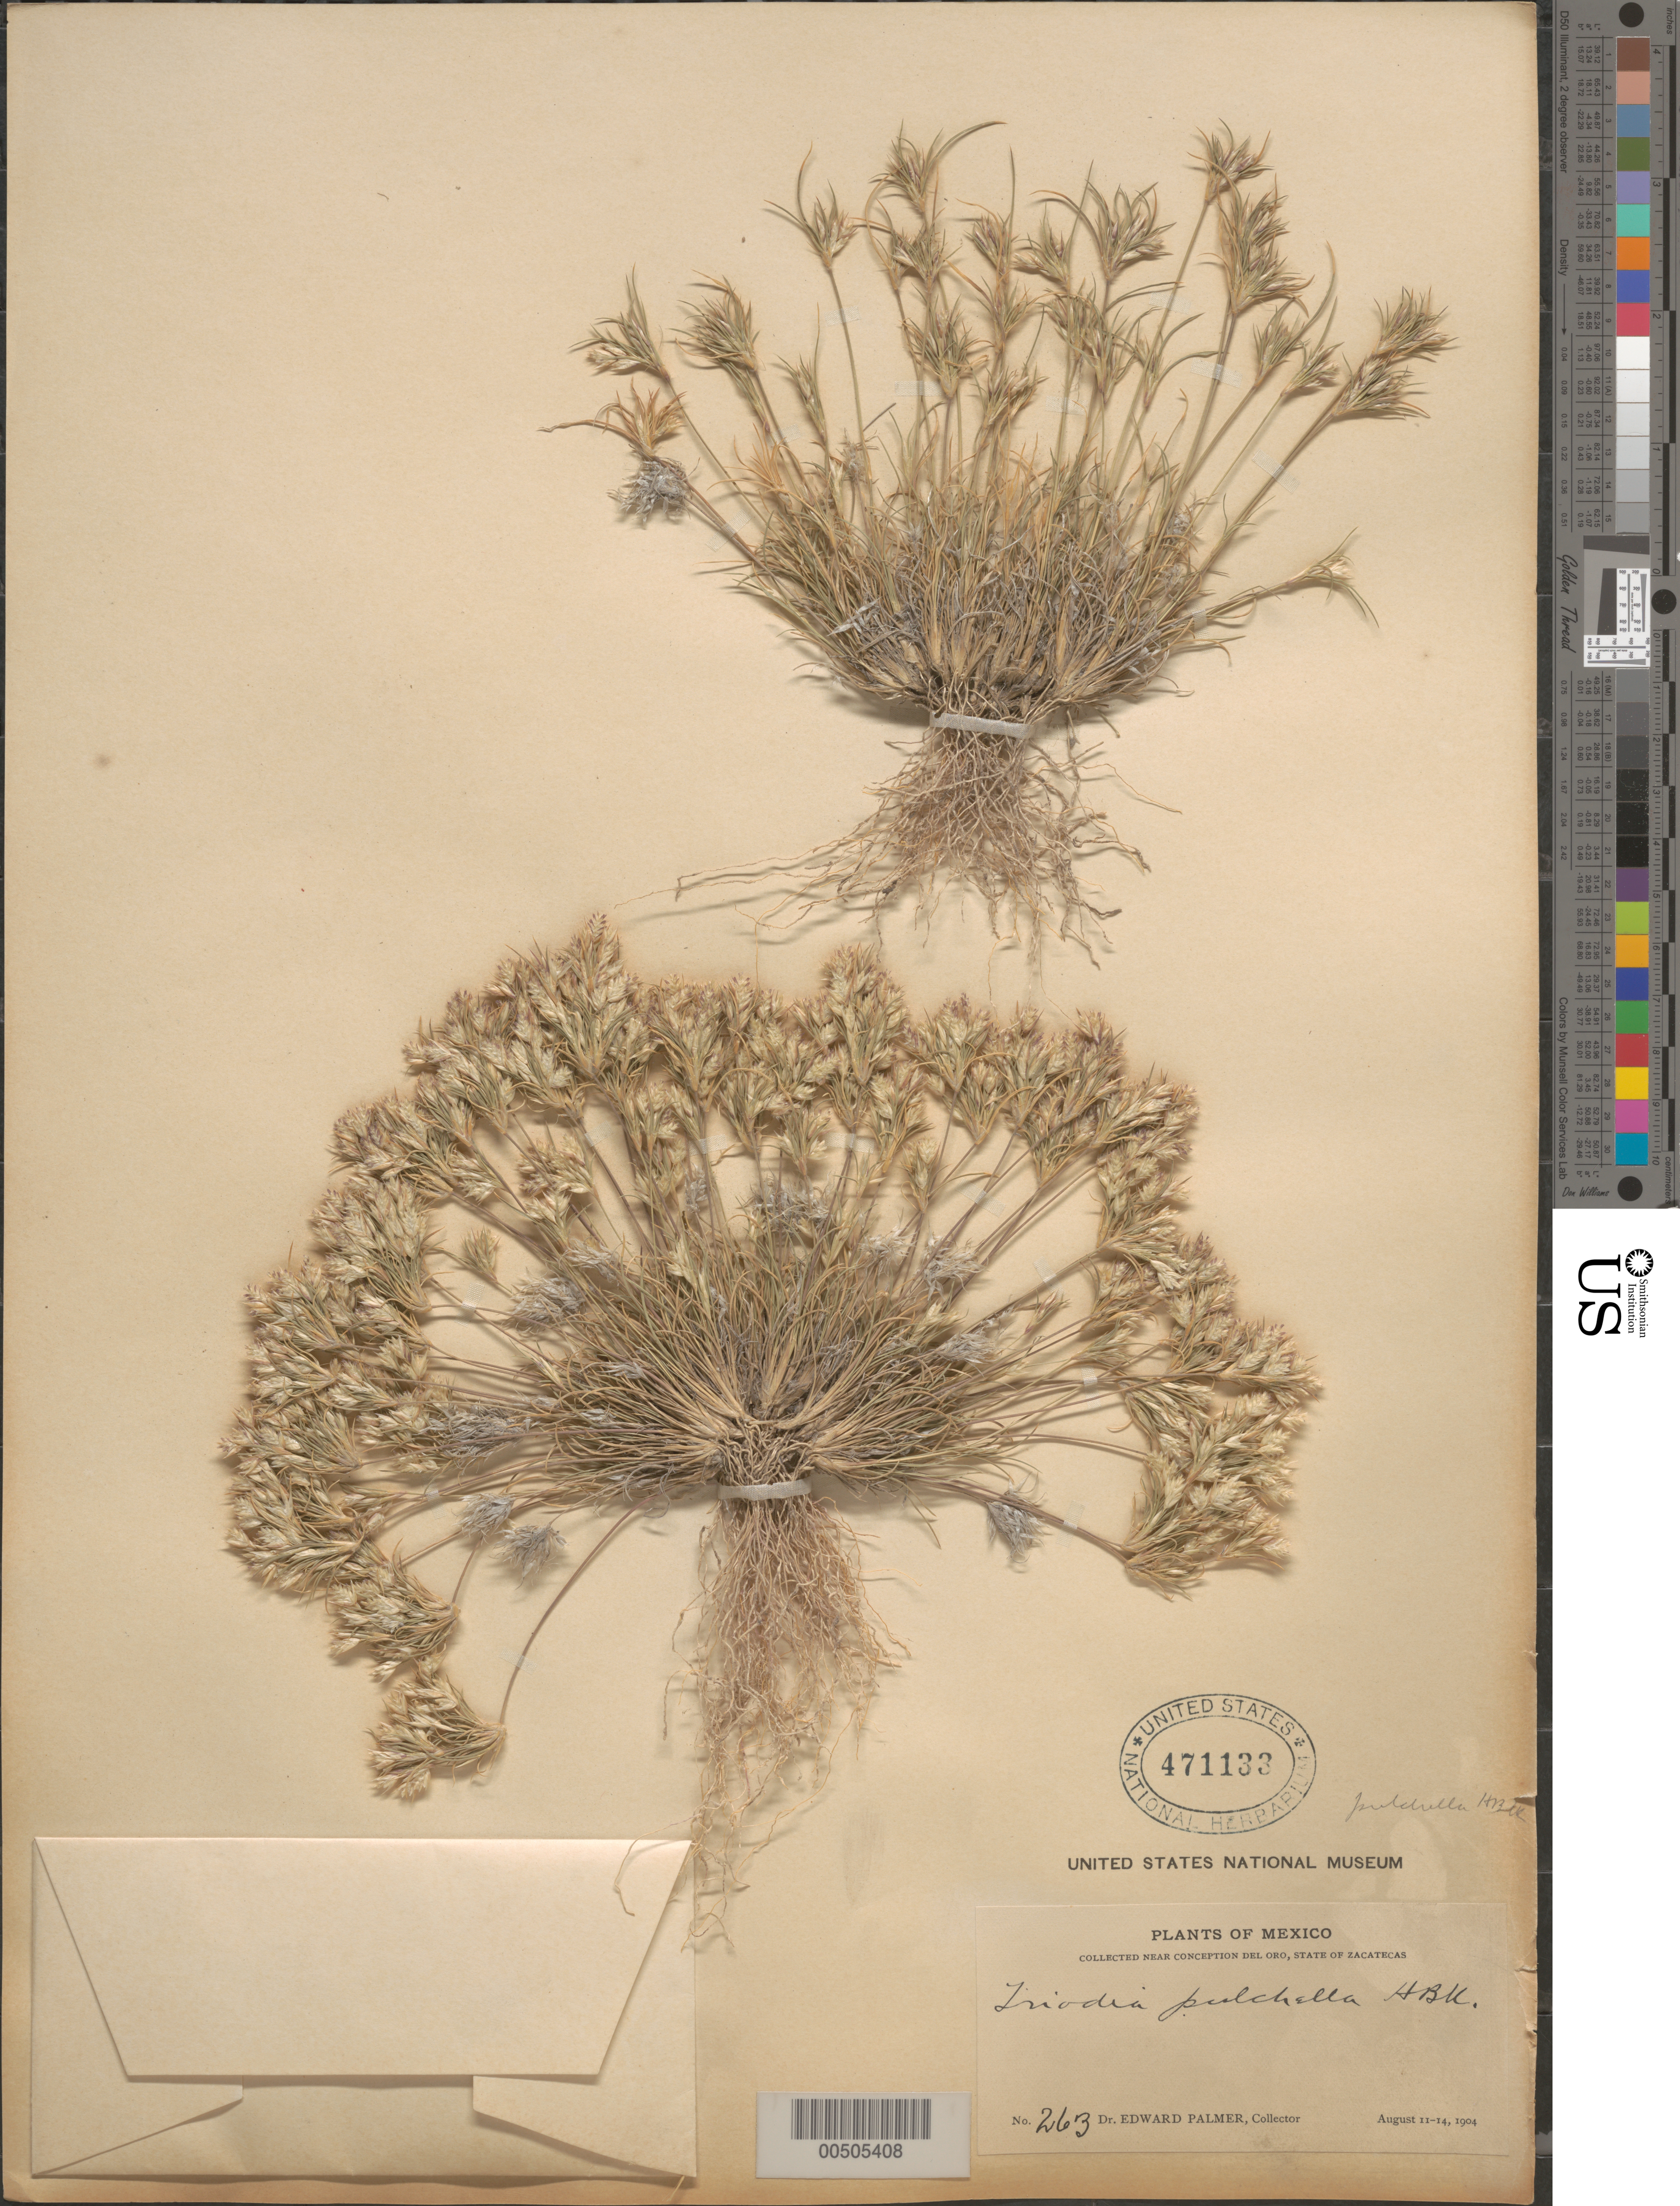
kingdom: Plantae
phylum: Tracheophyta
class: Liliopsida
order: Poales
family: Poaceae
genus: Erioneuron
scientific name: Erioneuron pulchellum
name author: (Kunth) Tateoka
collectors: E. Palmer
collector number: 263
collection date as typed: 11 Aug 1904 to 14 Aug 1904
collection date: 1904-08-11/1904-08-14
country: Mexico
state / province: Zacatecas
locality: Near Conception del Oro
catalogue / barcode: US 471133